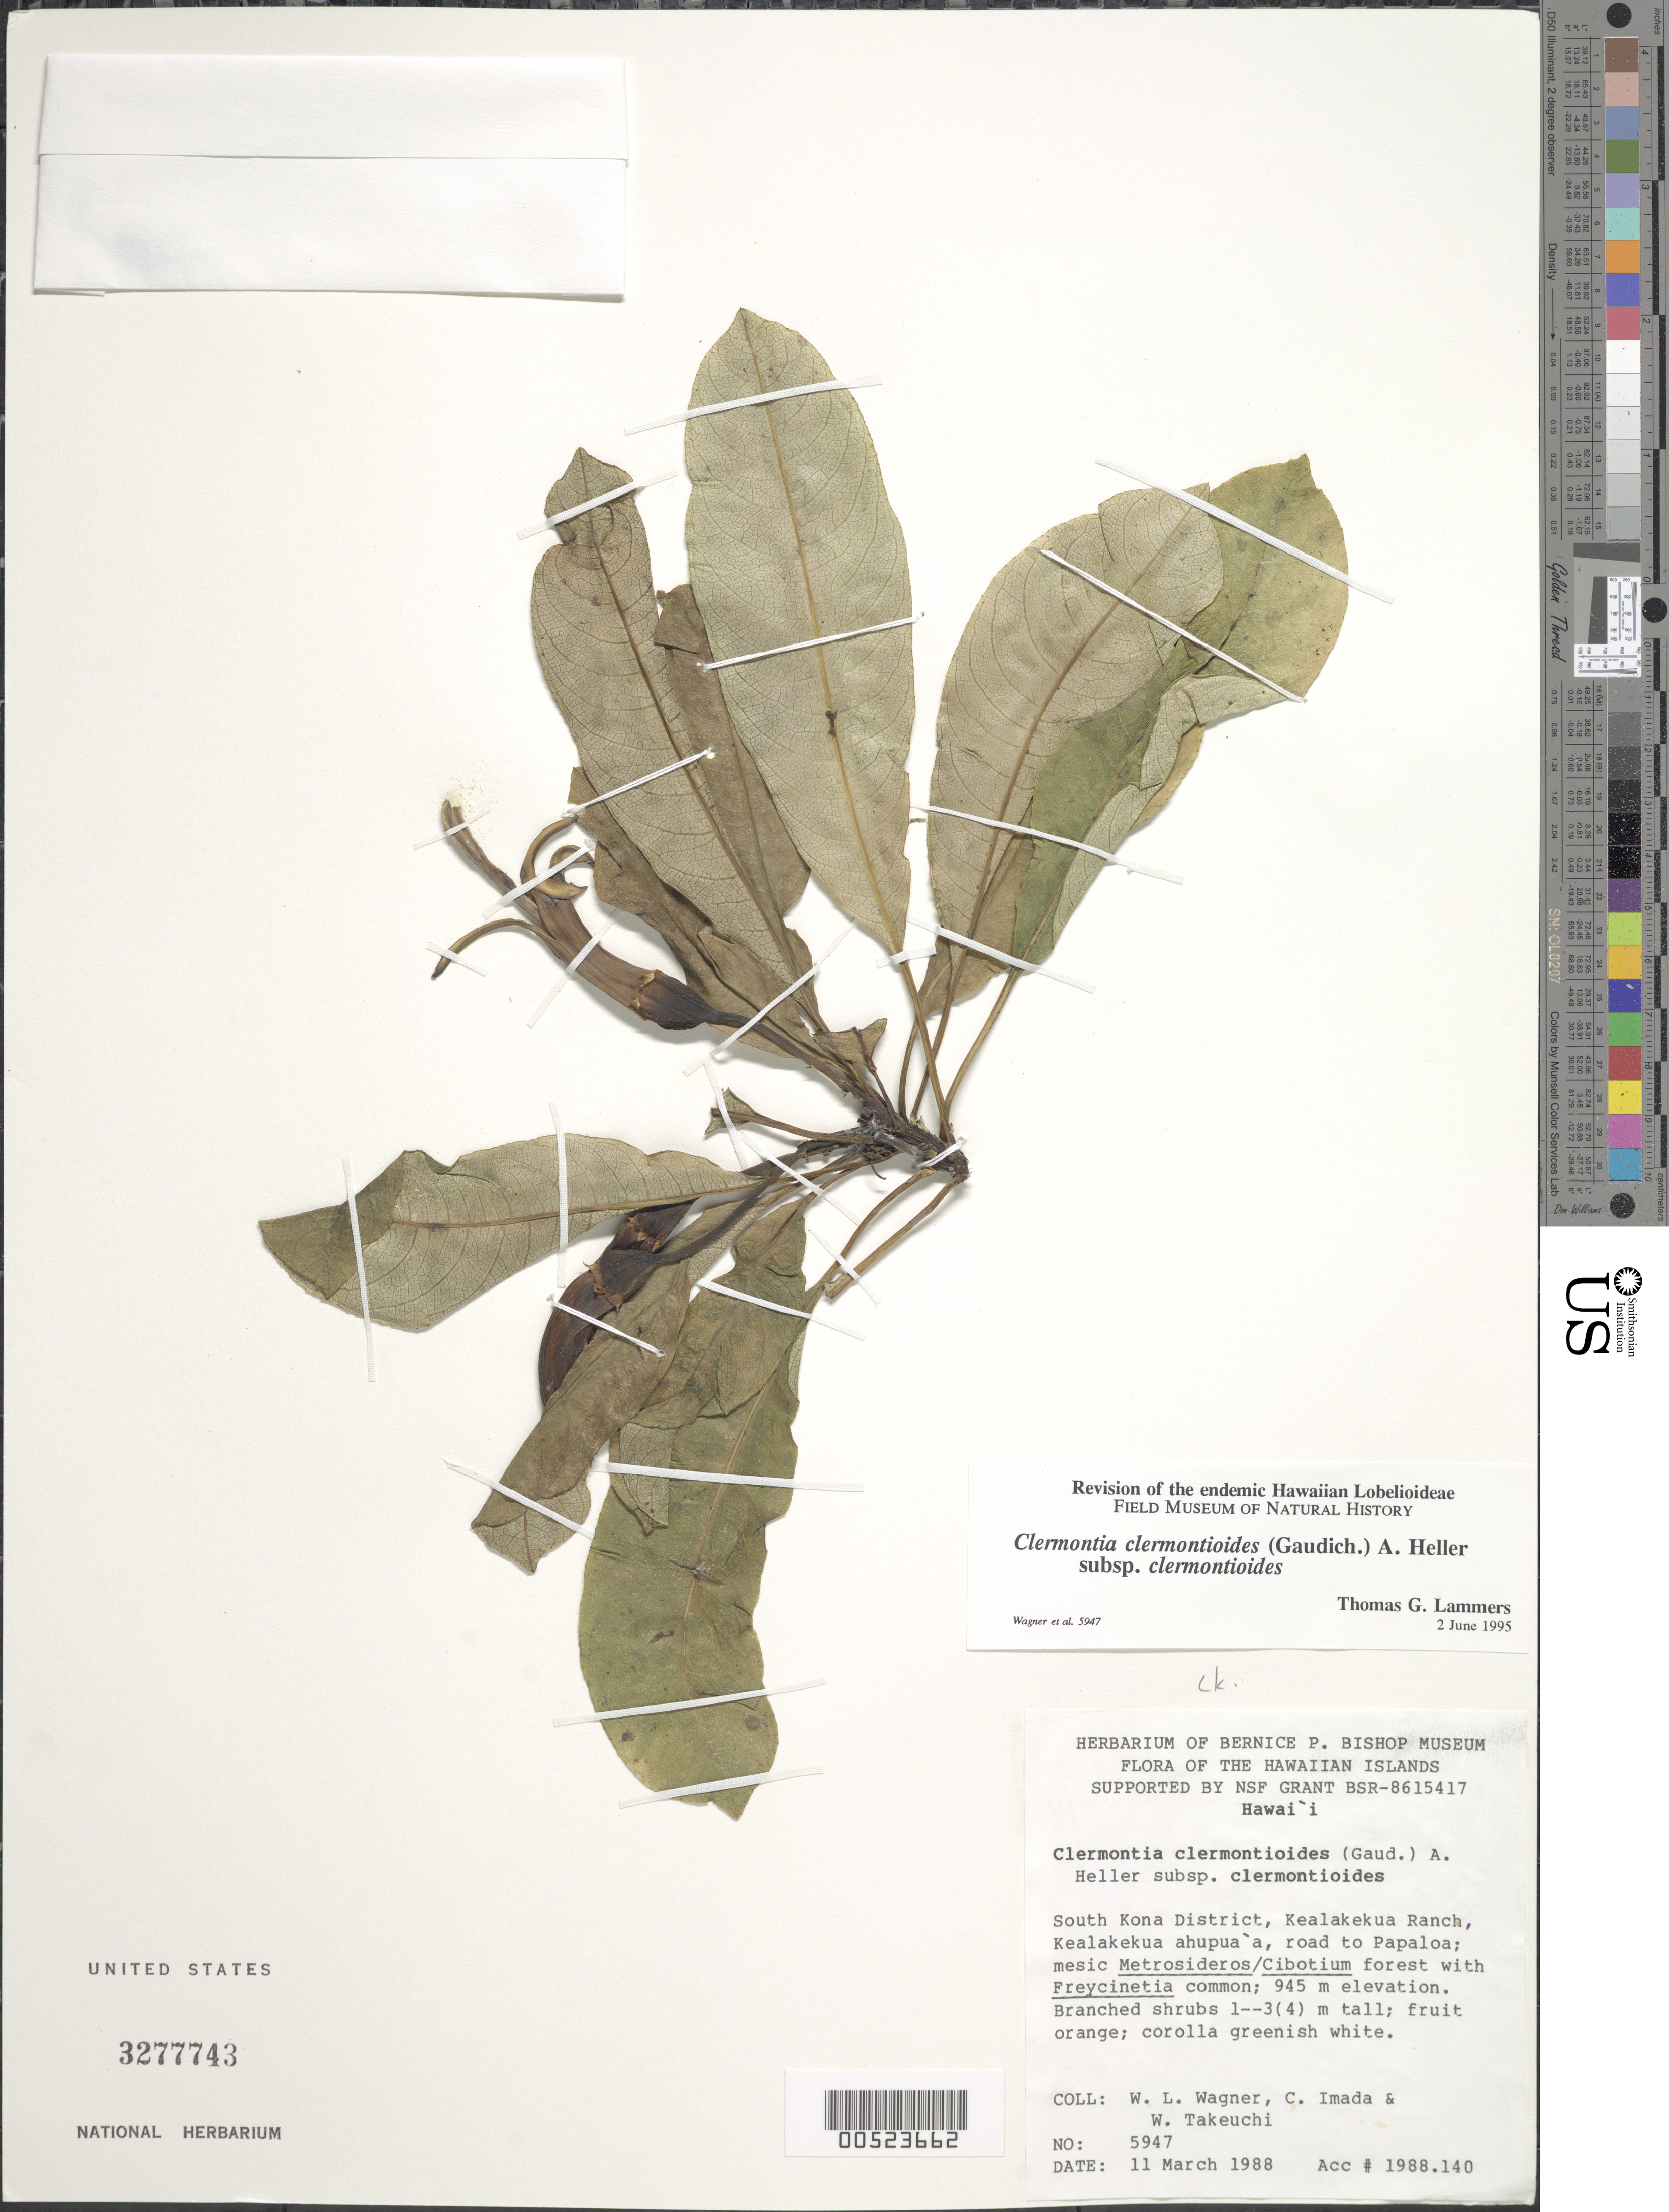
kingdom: Plantae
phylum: Tracheophyta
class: Magnoliopsida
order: Asterales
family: Campanulaceae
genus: Clermontia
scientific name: Clermontia clermontioides subsp. clermontioides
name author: (Gaudich.) A. Heller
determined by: Lammers, T. G.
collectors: W. L. Wagner, C. Imada & W. N. Takeuchi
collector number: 5947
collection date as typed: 11 Mar 1988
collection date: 1988-03-11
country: United States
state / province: Hawaii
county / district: Hawaii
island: Hawaii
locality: S Kona Dist, Kealakekua Ranch, Kealakekua ahupuaa, rd to Papaloa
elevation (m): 945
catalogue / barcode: US 3277743